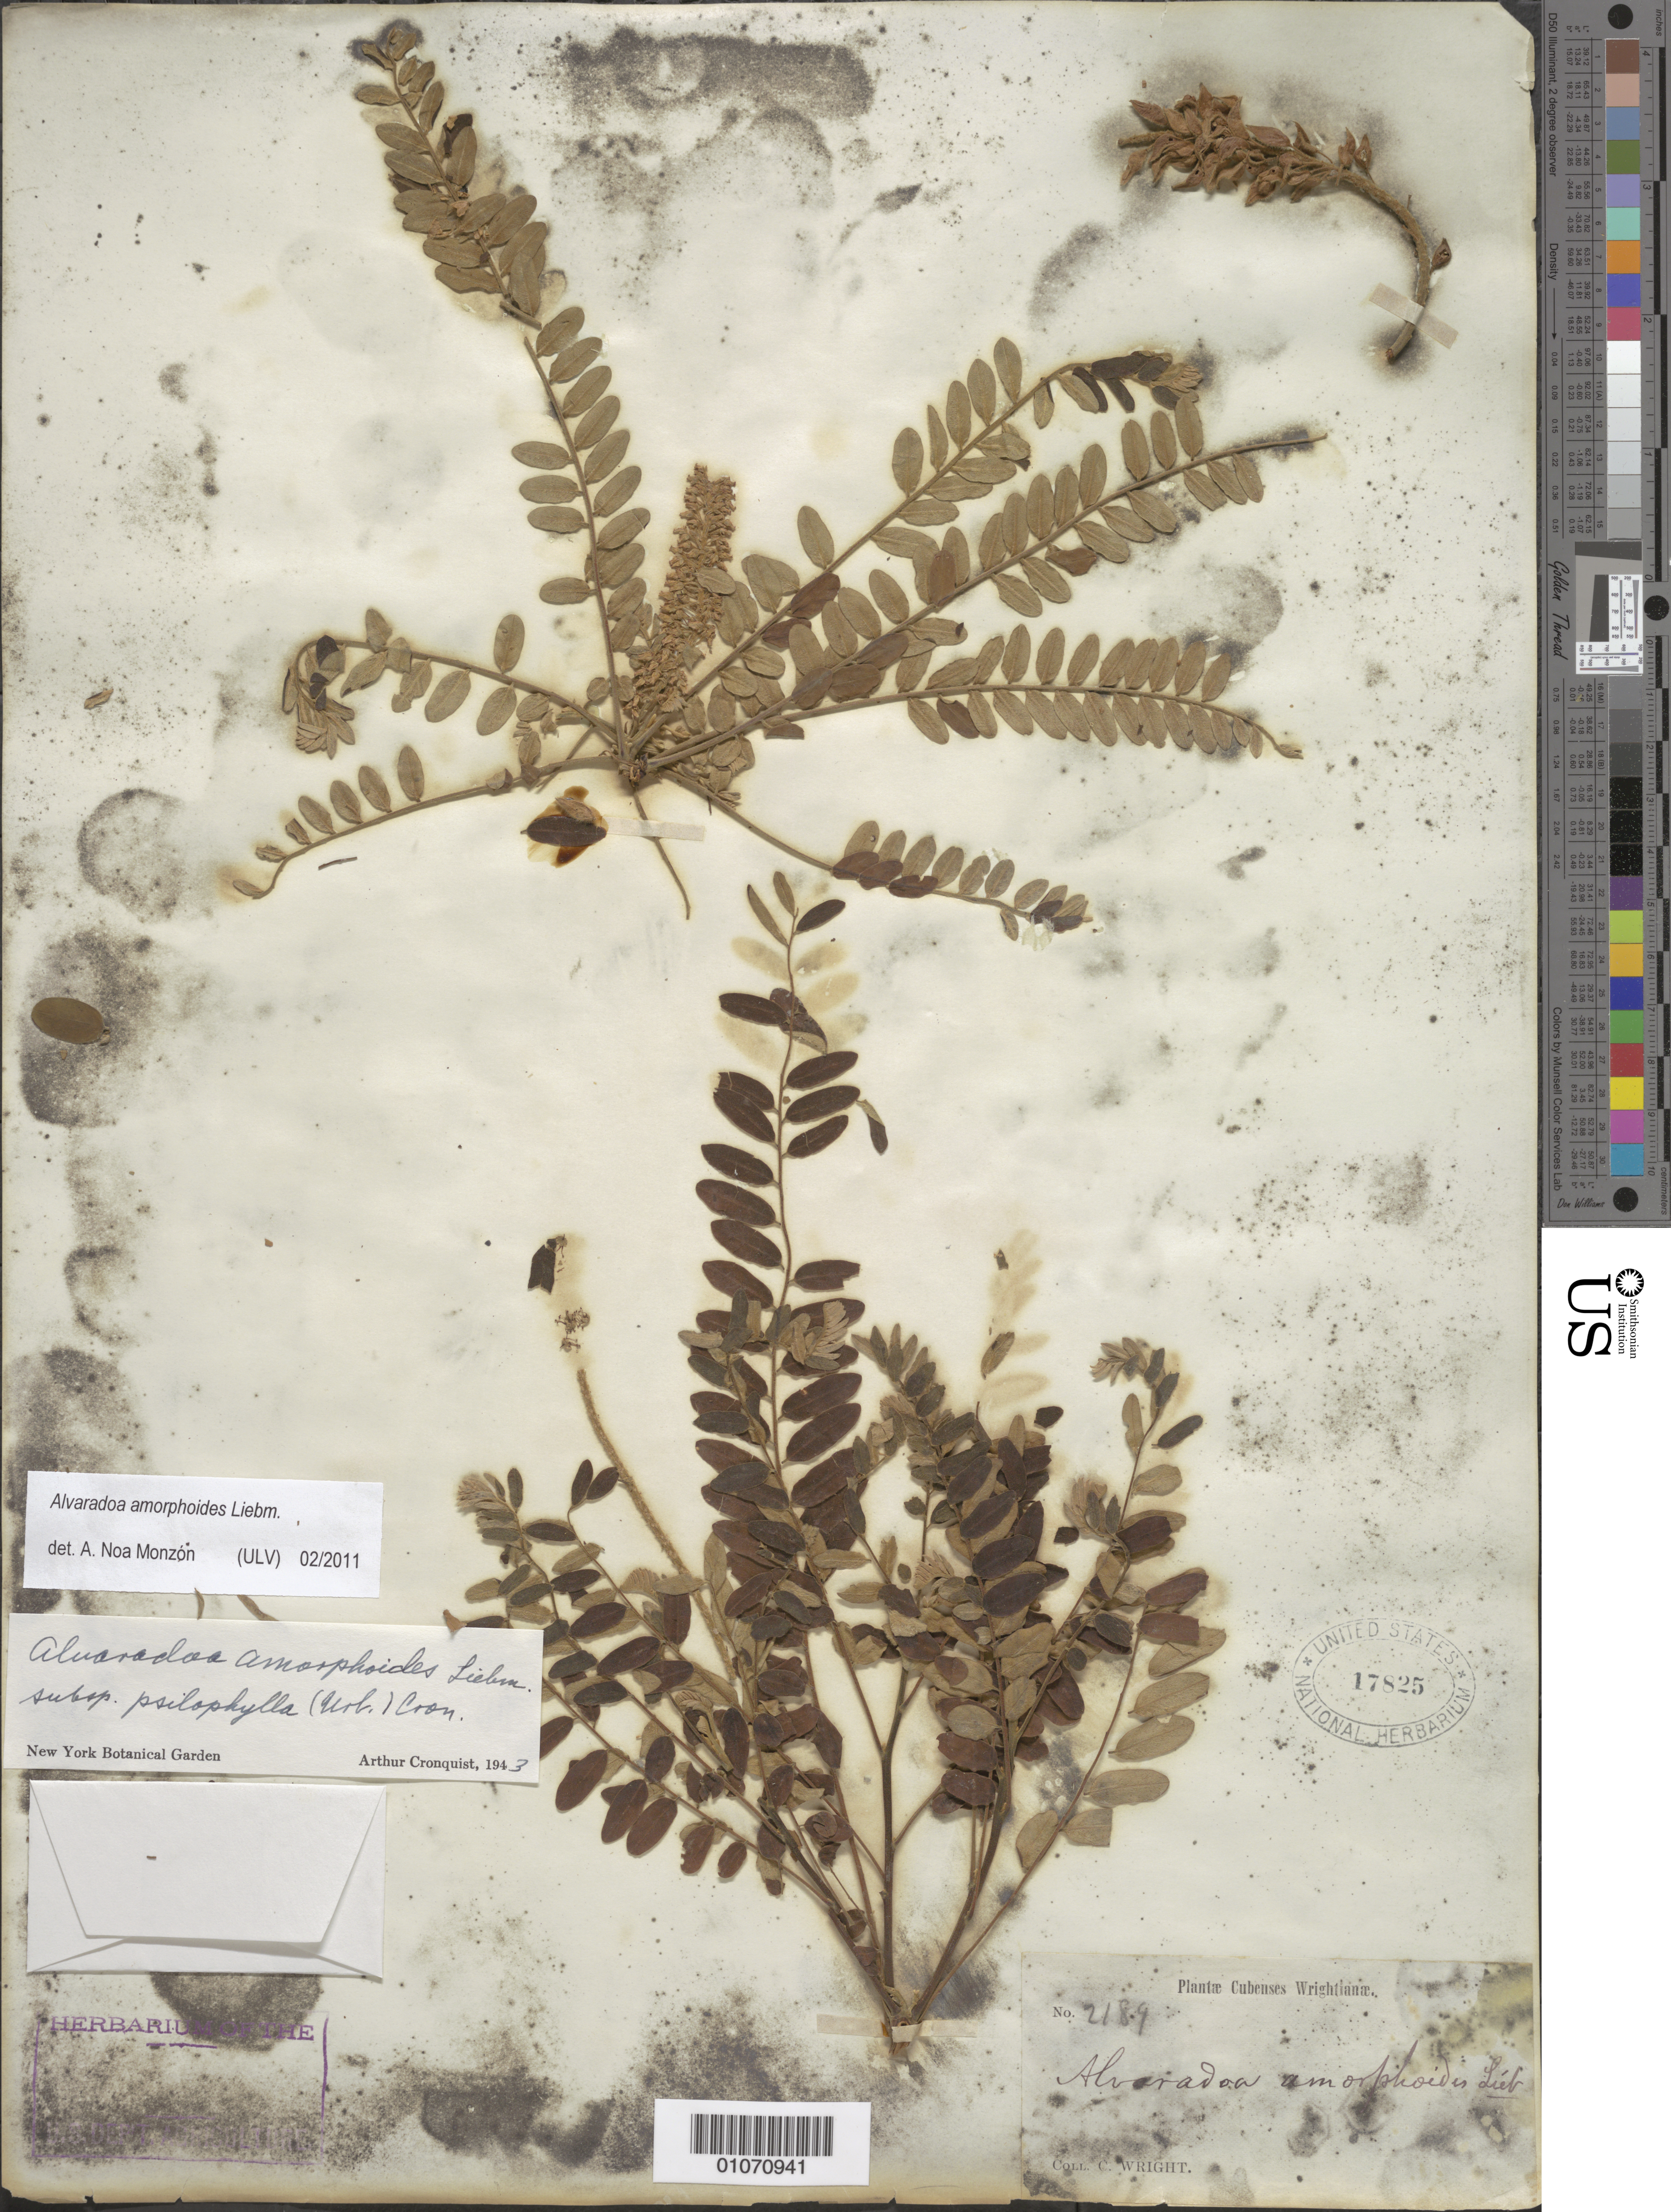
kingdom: Plantae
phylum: Tracheophyta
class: Magnoliopsida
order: Picramniales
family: Picramniaceae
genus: Alvaradoa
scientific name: Alvaradoa amorphoides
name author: Liebm.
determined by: Noa Monzón, A.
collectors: C. Wright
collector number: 2189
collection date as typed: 1800 to 1899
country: Cuba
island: Cuba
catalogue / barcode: US 17825